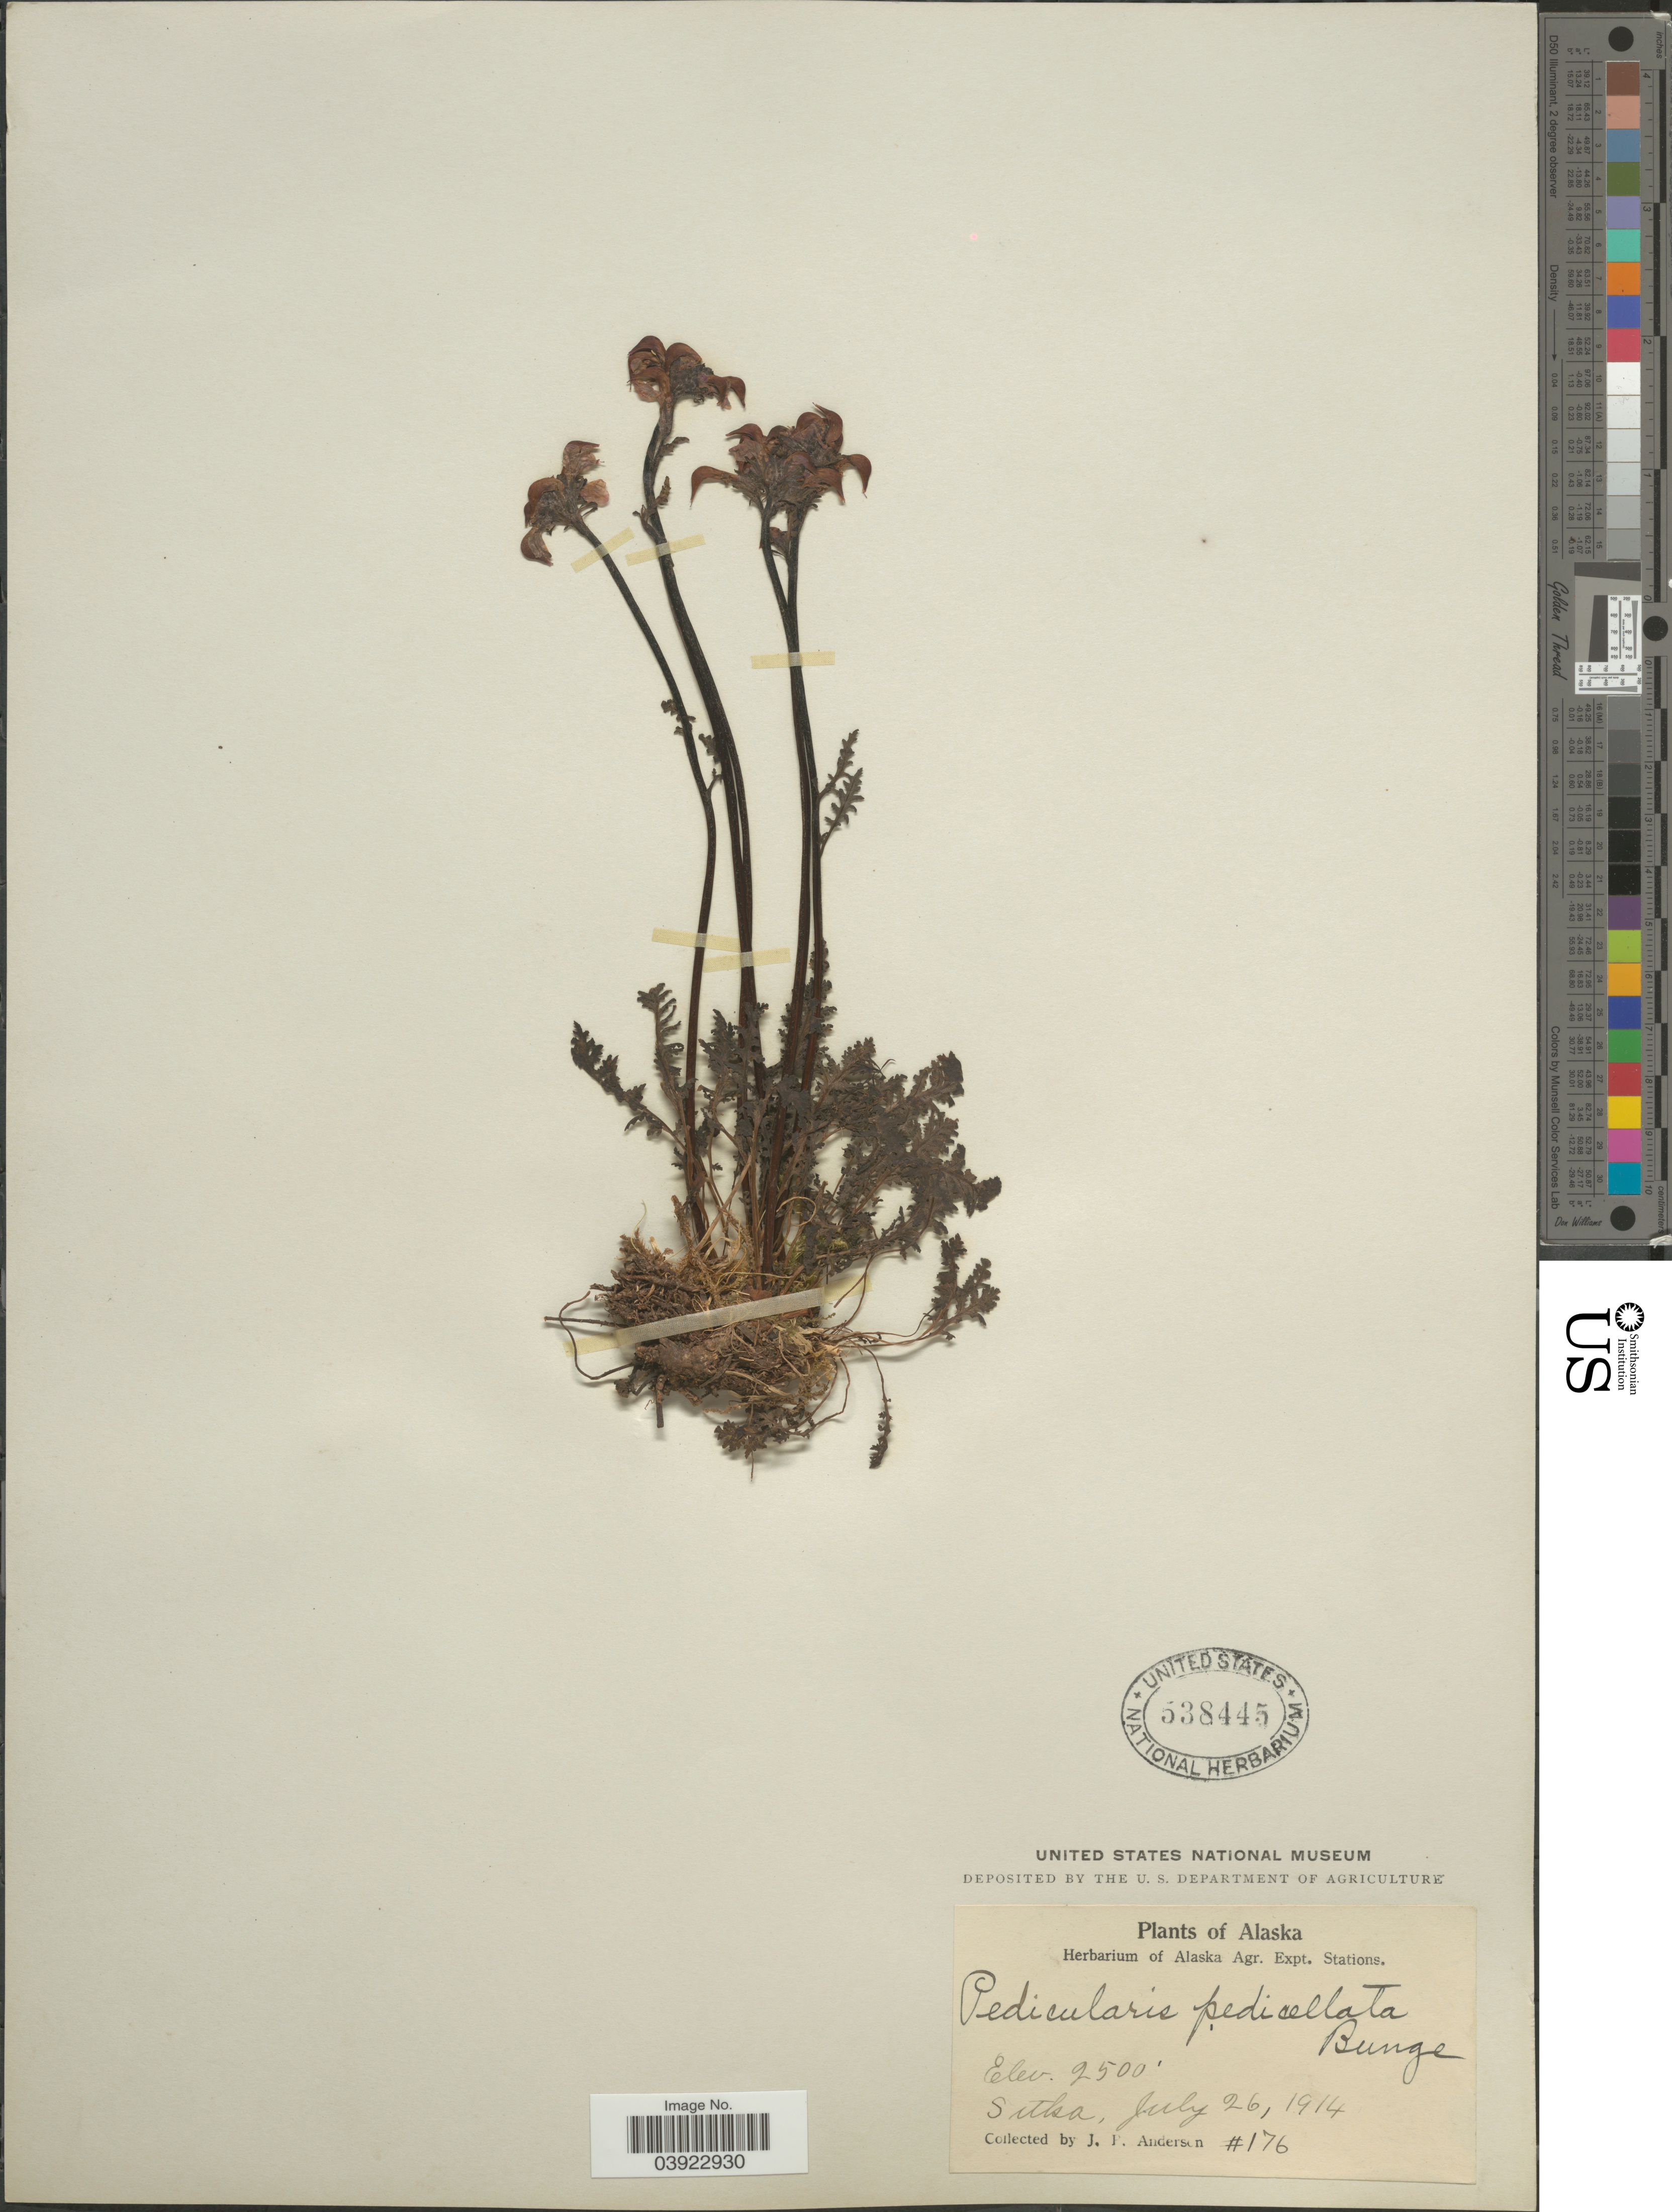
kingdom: Plantae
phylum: Tracheophyta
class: Magnoliopsida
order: Lamiales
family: Orobanchaceae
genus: Pedicularis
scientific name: Pedicularis ornithorhyncha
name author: Benth.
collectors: J. P. Anderson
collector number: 176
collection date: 1914-07-26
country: United States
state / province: Alaska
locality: Sitka.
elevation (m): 762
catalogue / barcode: US 538445